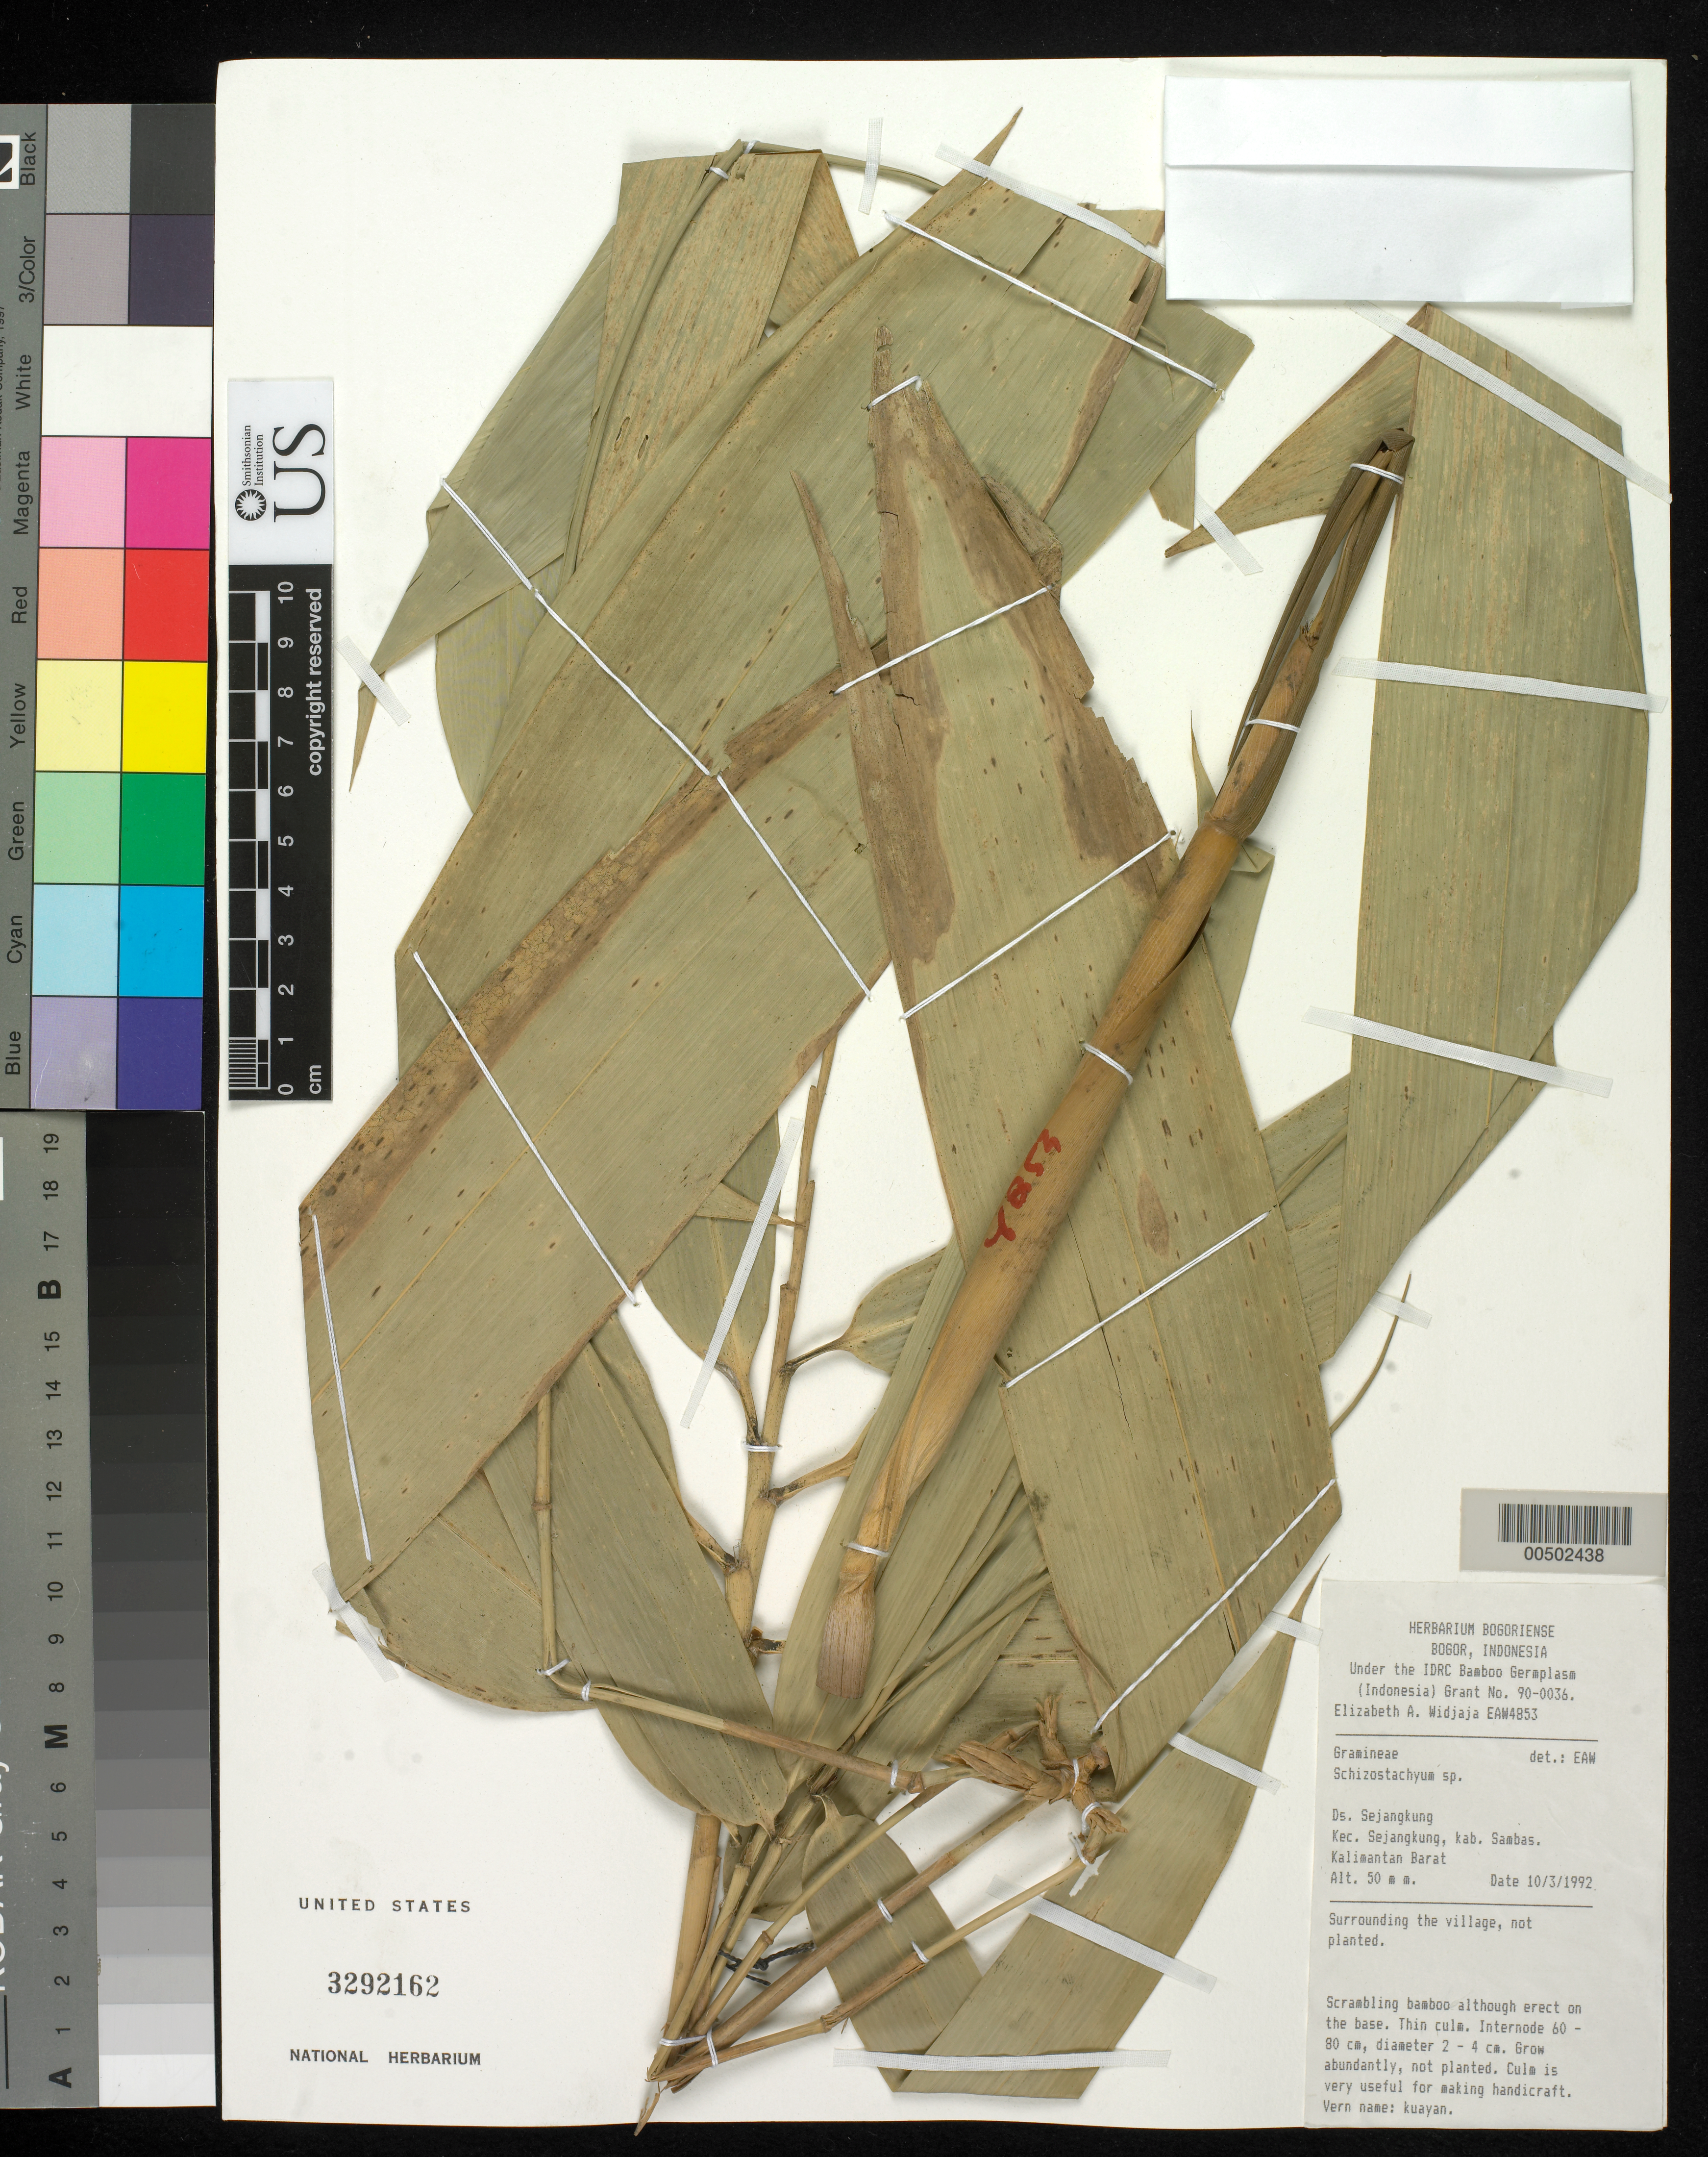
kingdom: Plantae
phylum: Tracheophyta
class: Liliopsida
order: Poales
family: Poaceae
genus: Schizostachyum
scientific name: Schizostachyum sp.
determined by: Widjaja, E. A.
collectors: E. A. Widjaja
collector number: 4853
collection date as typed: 10 Mar 1992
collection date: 1992-03-10 or 1992-10-03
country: Indonesia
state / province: Kalimantan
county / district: Kalimantan Barat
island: Borneo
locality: Ds. Sejangkung, Kec. Sejangkung, kab. Sambas.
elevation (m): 50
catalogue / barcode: US 3292162